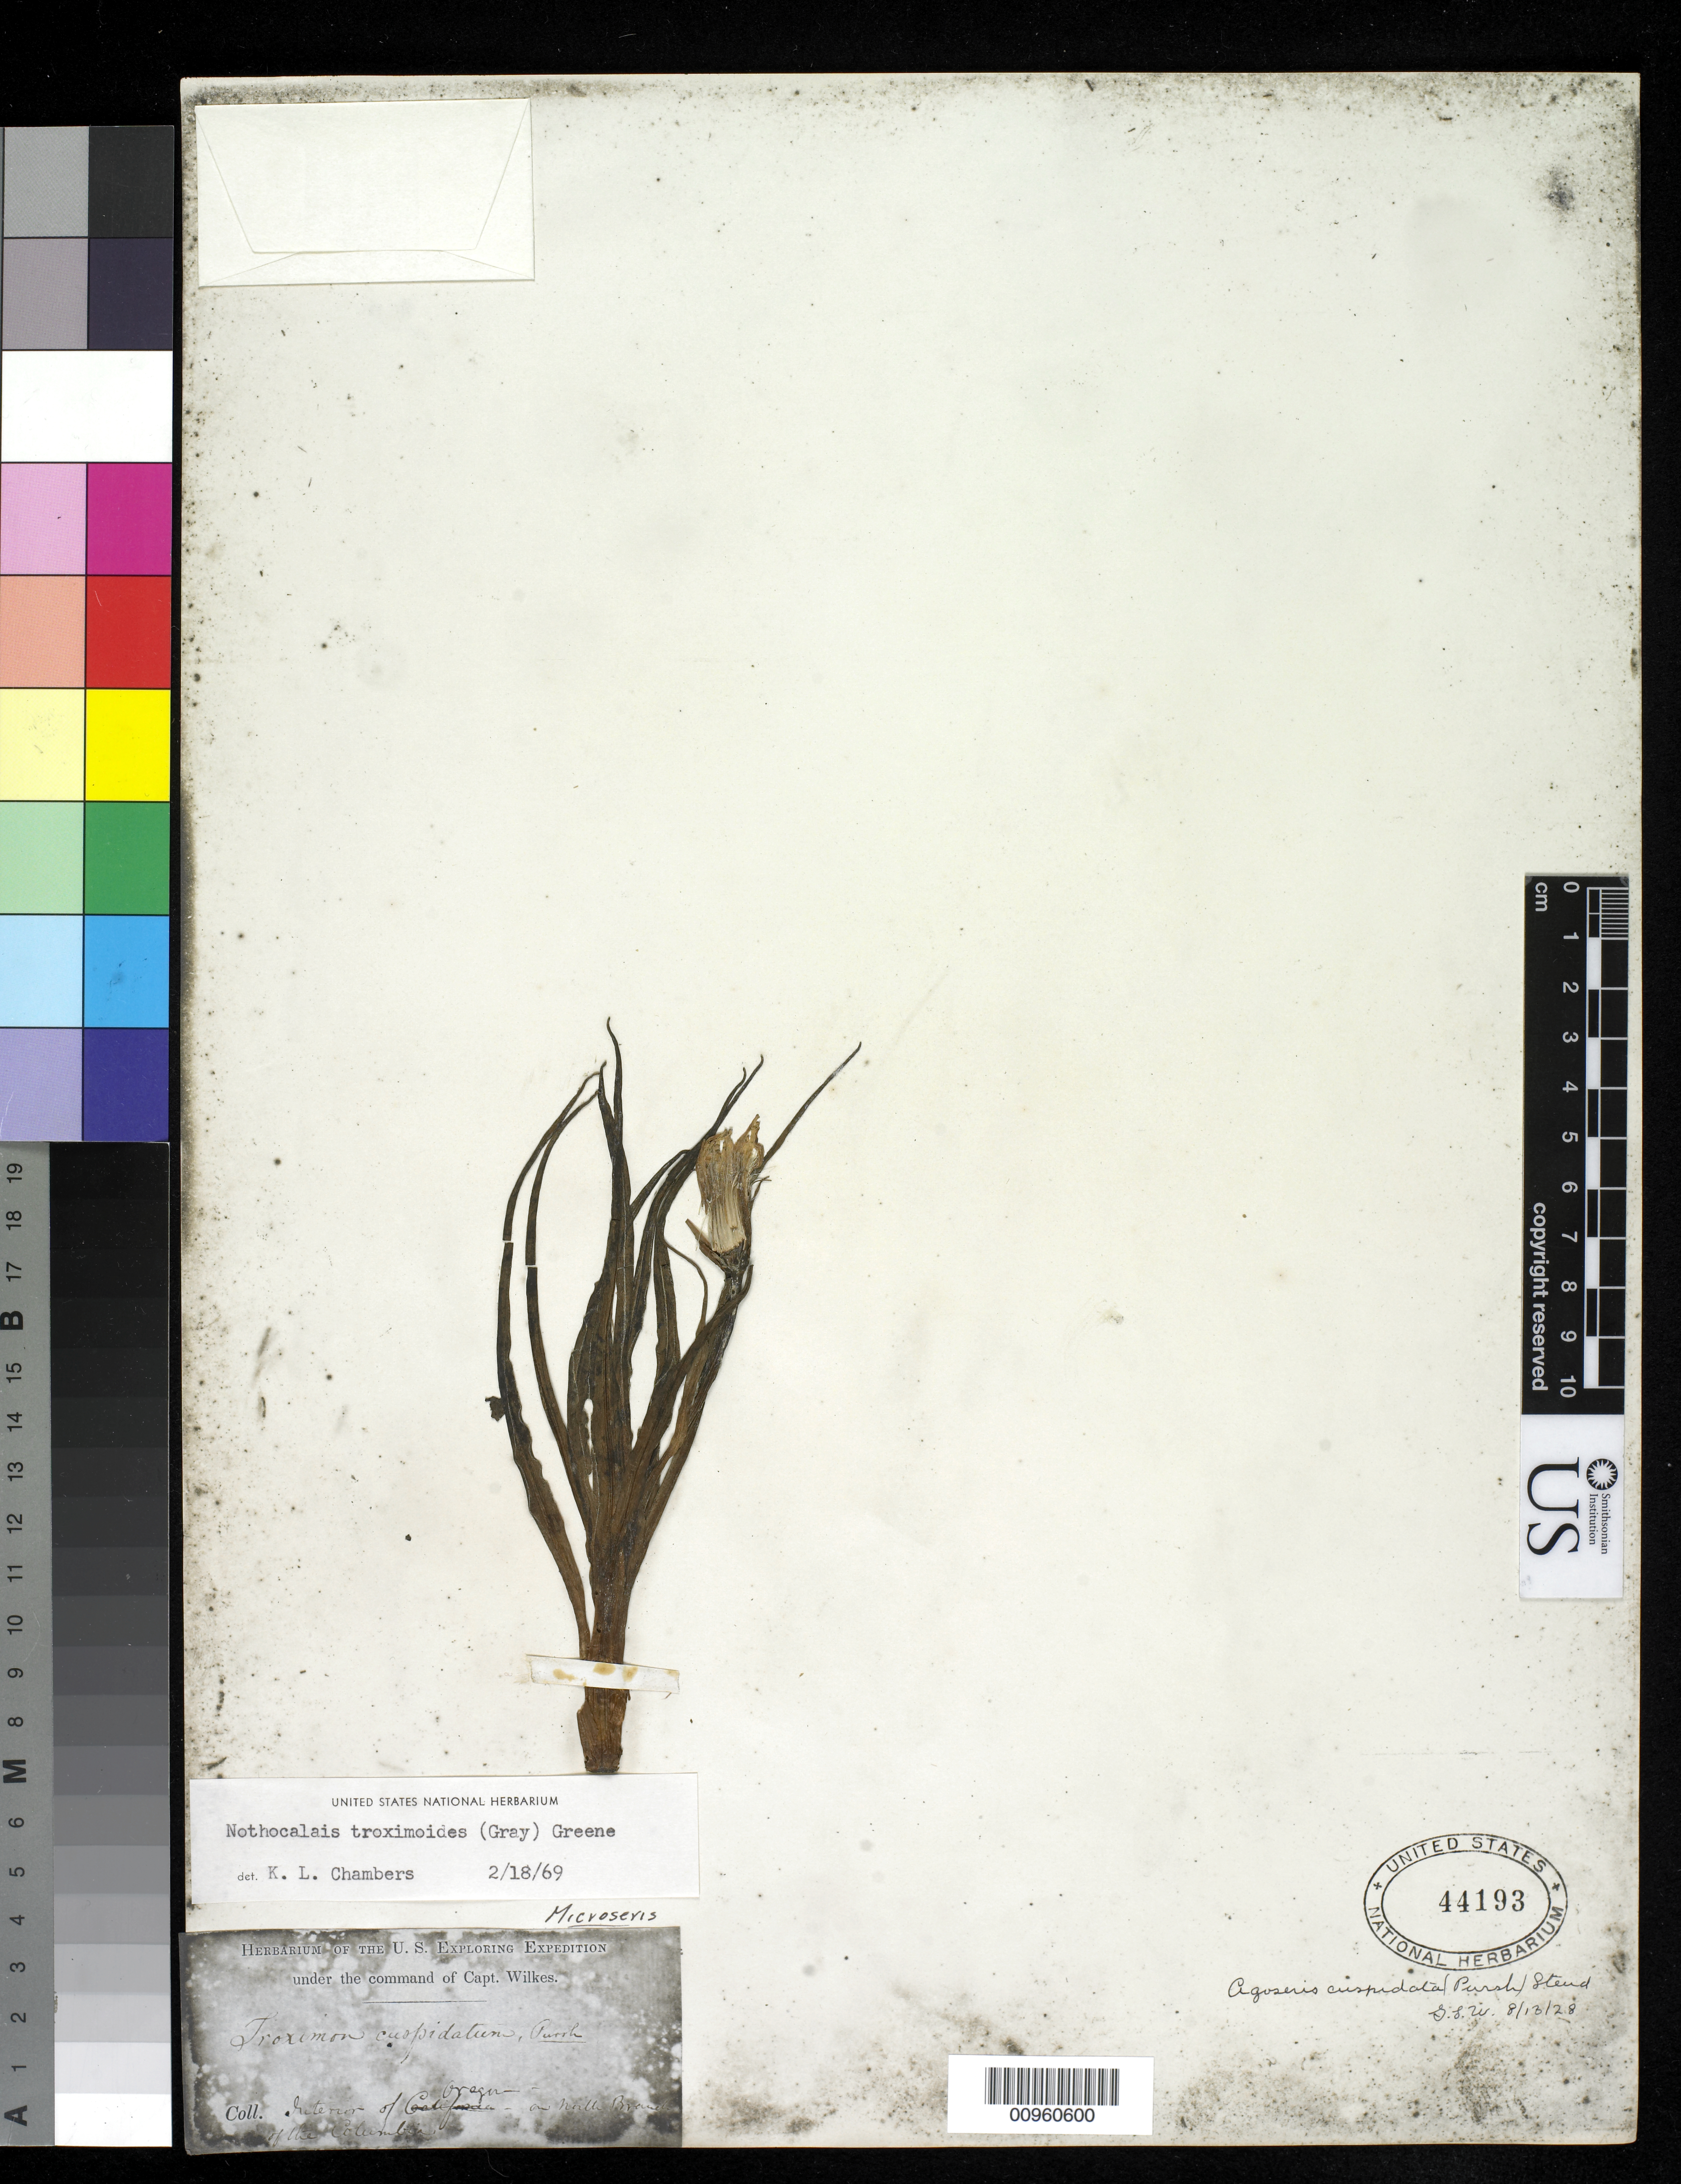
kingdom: Plantae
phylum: Tracheophyta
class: Magnoliopsida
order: Asterales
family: Asteraceae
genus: Nothocalais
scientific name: Nothocalais troximoides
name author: (A. Gray) Greene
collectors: Wilkes Explor. Exped.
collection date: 1838/1842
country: United States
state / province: Oregon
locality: Columbia River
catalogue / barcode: US 44193